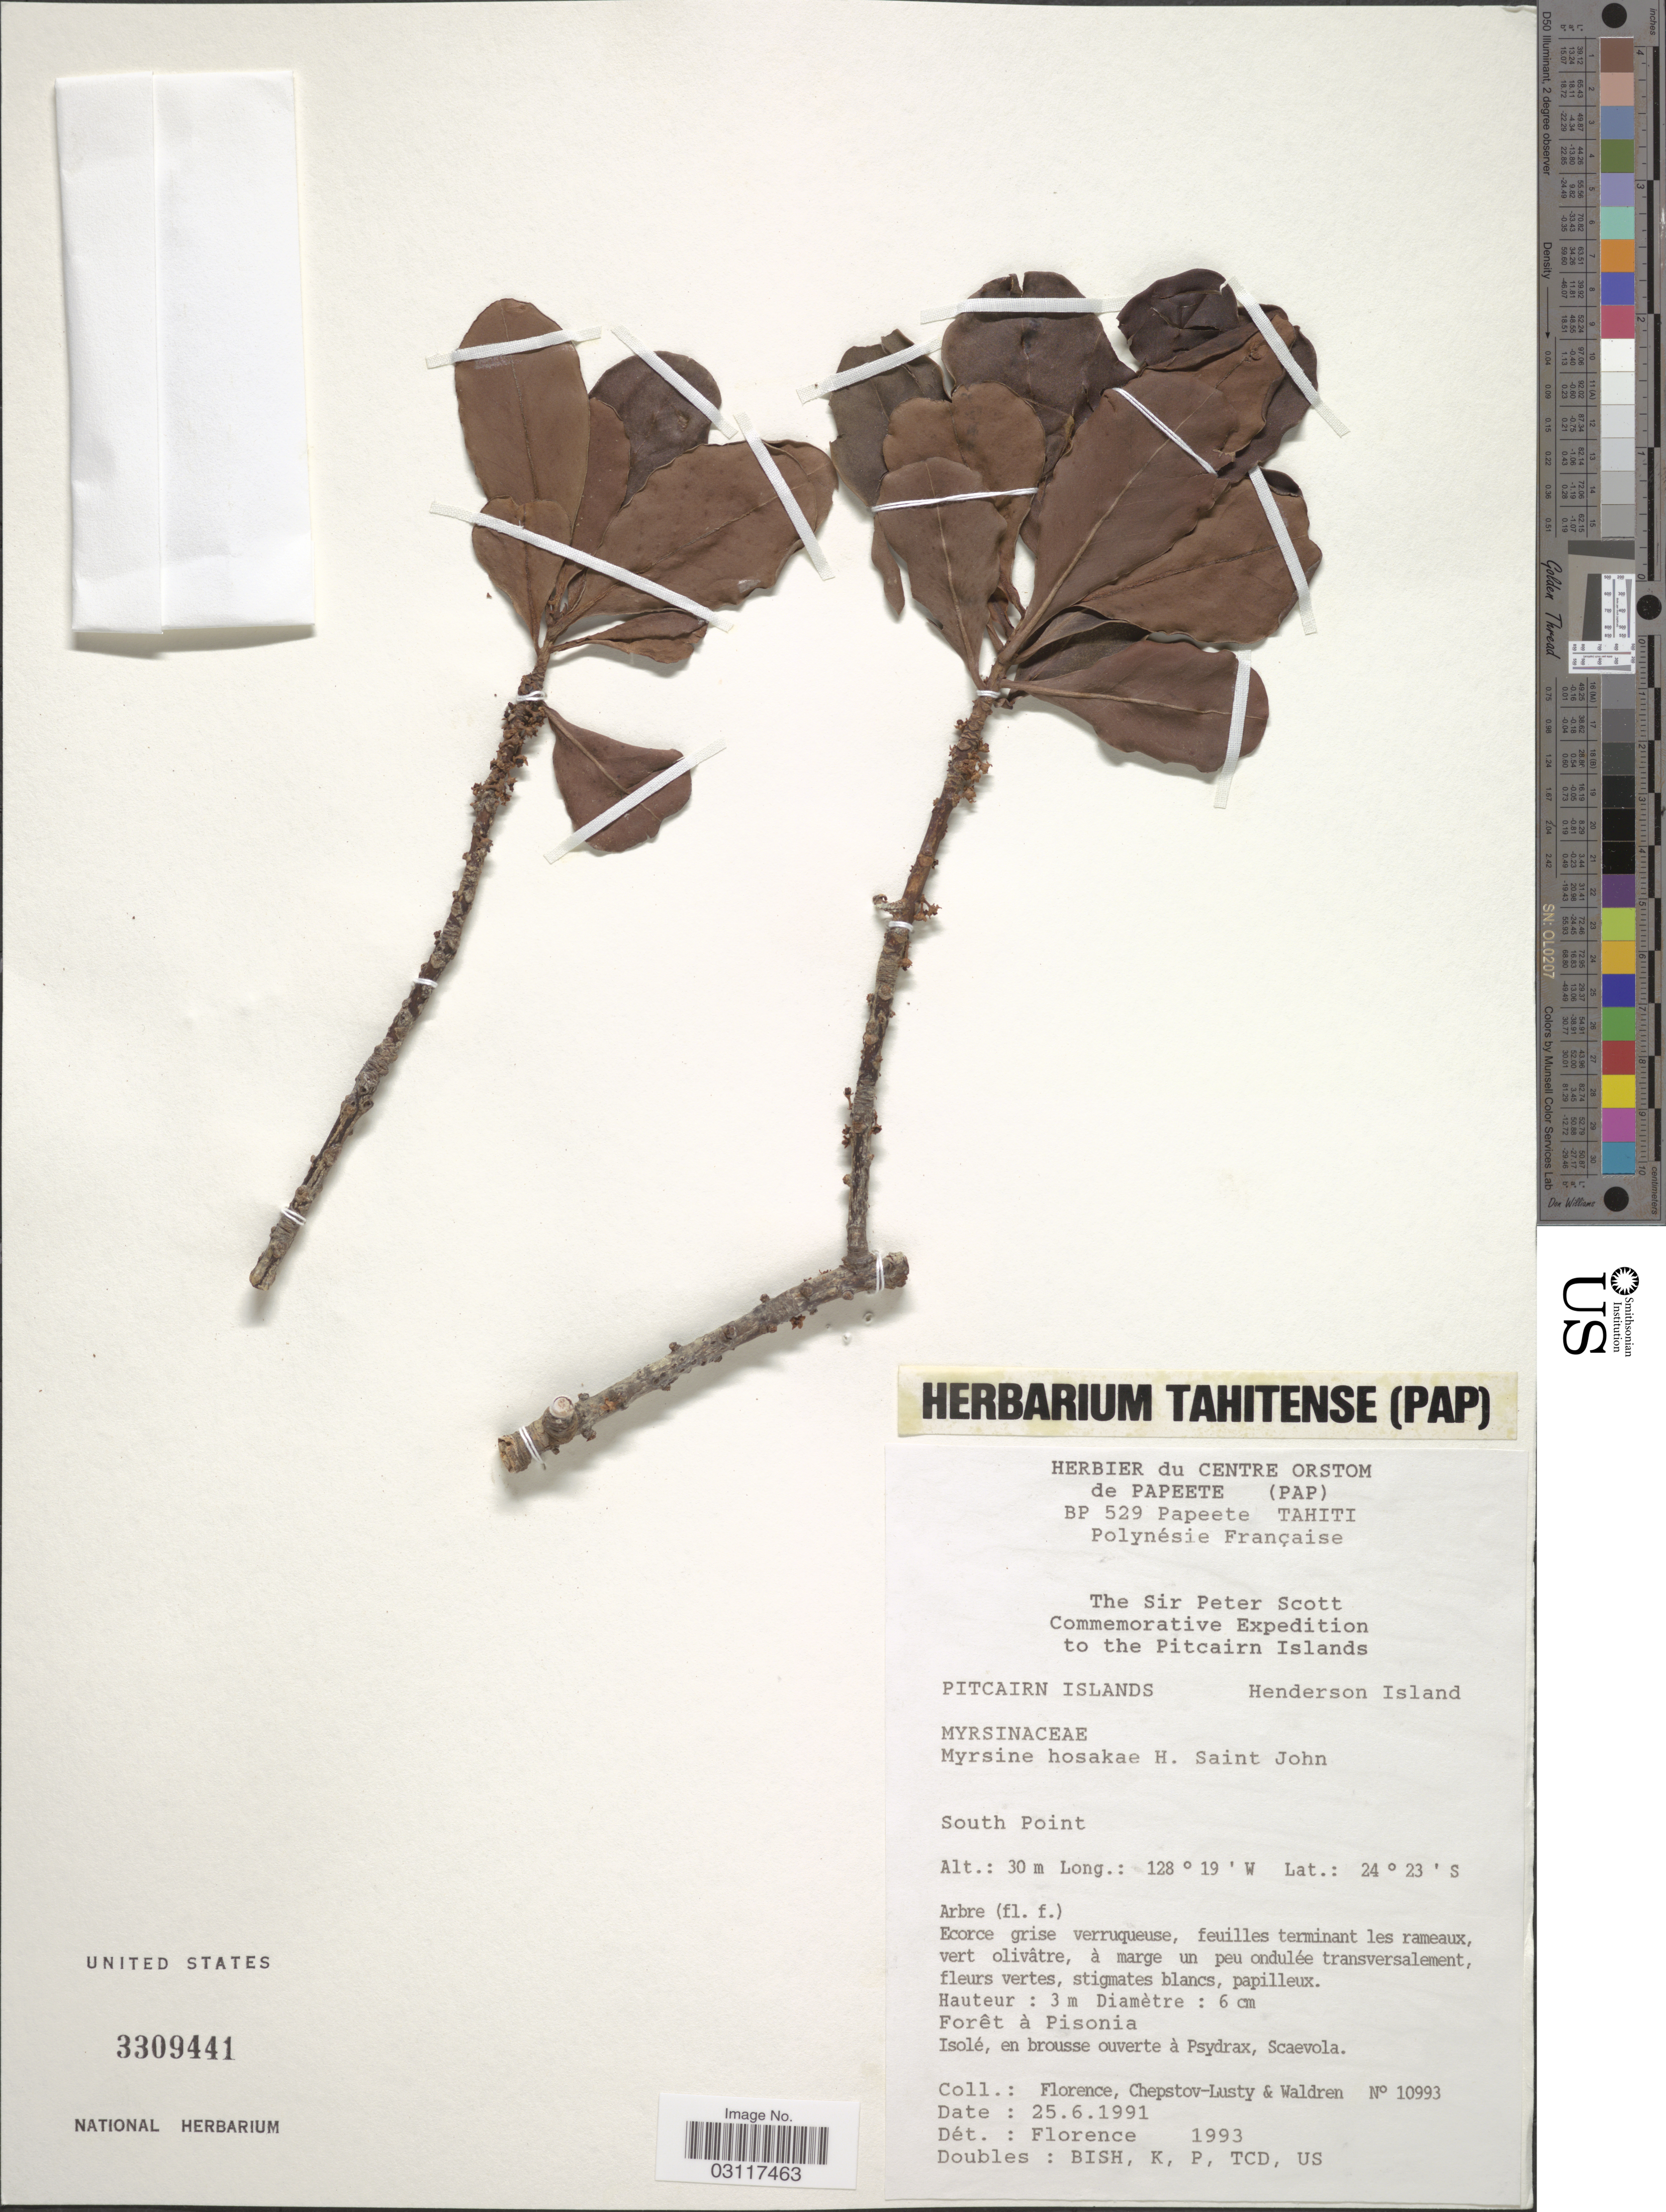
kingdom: Plantae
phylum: Tracheophyta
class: Magnoliopsida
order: Ericales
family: Primulaceae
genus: Myrsine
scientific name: Myrsine hosakae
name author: H. St. John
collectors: -. Florence, -. Chepstov-lusty & Waldren, --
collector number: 10993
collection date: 1991-06-25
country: Pitcairn Islands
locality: Pitcairn Islands, Henderson Island, South Point.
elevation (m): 30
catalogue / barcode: US 3309441